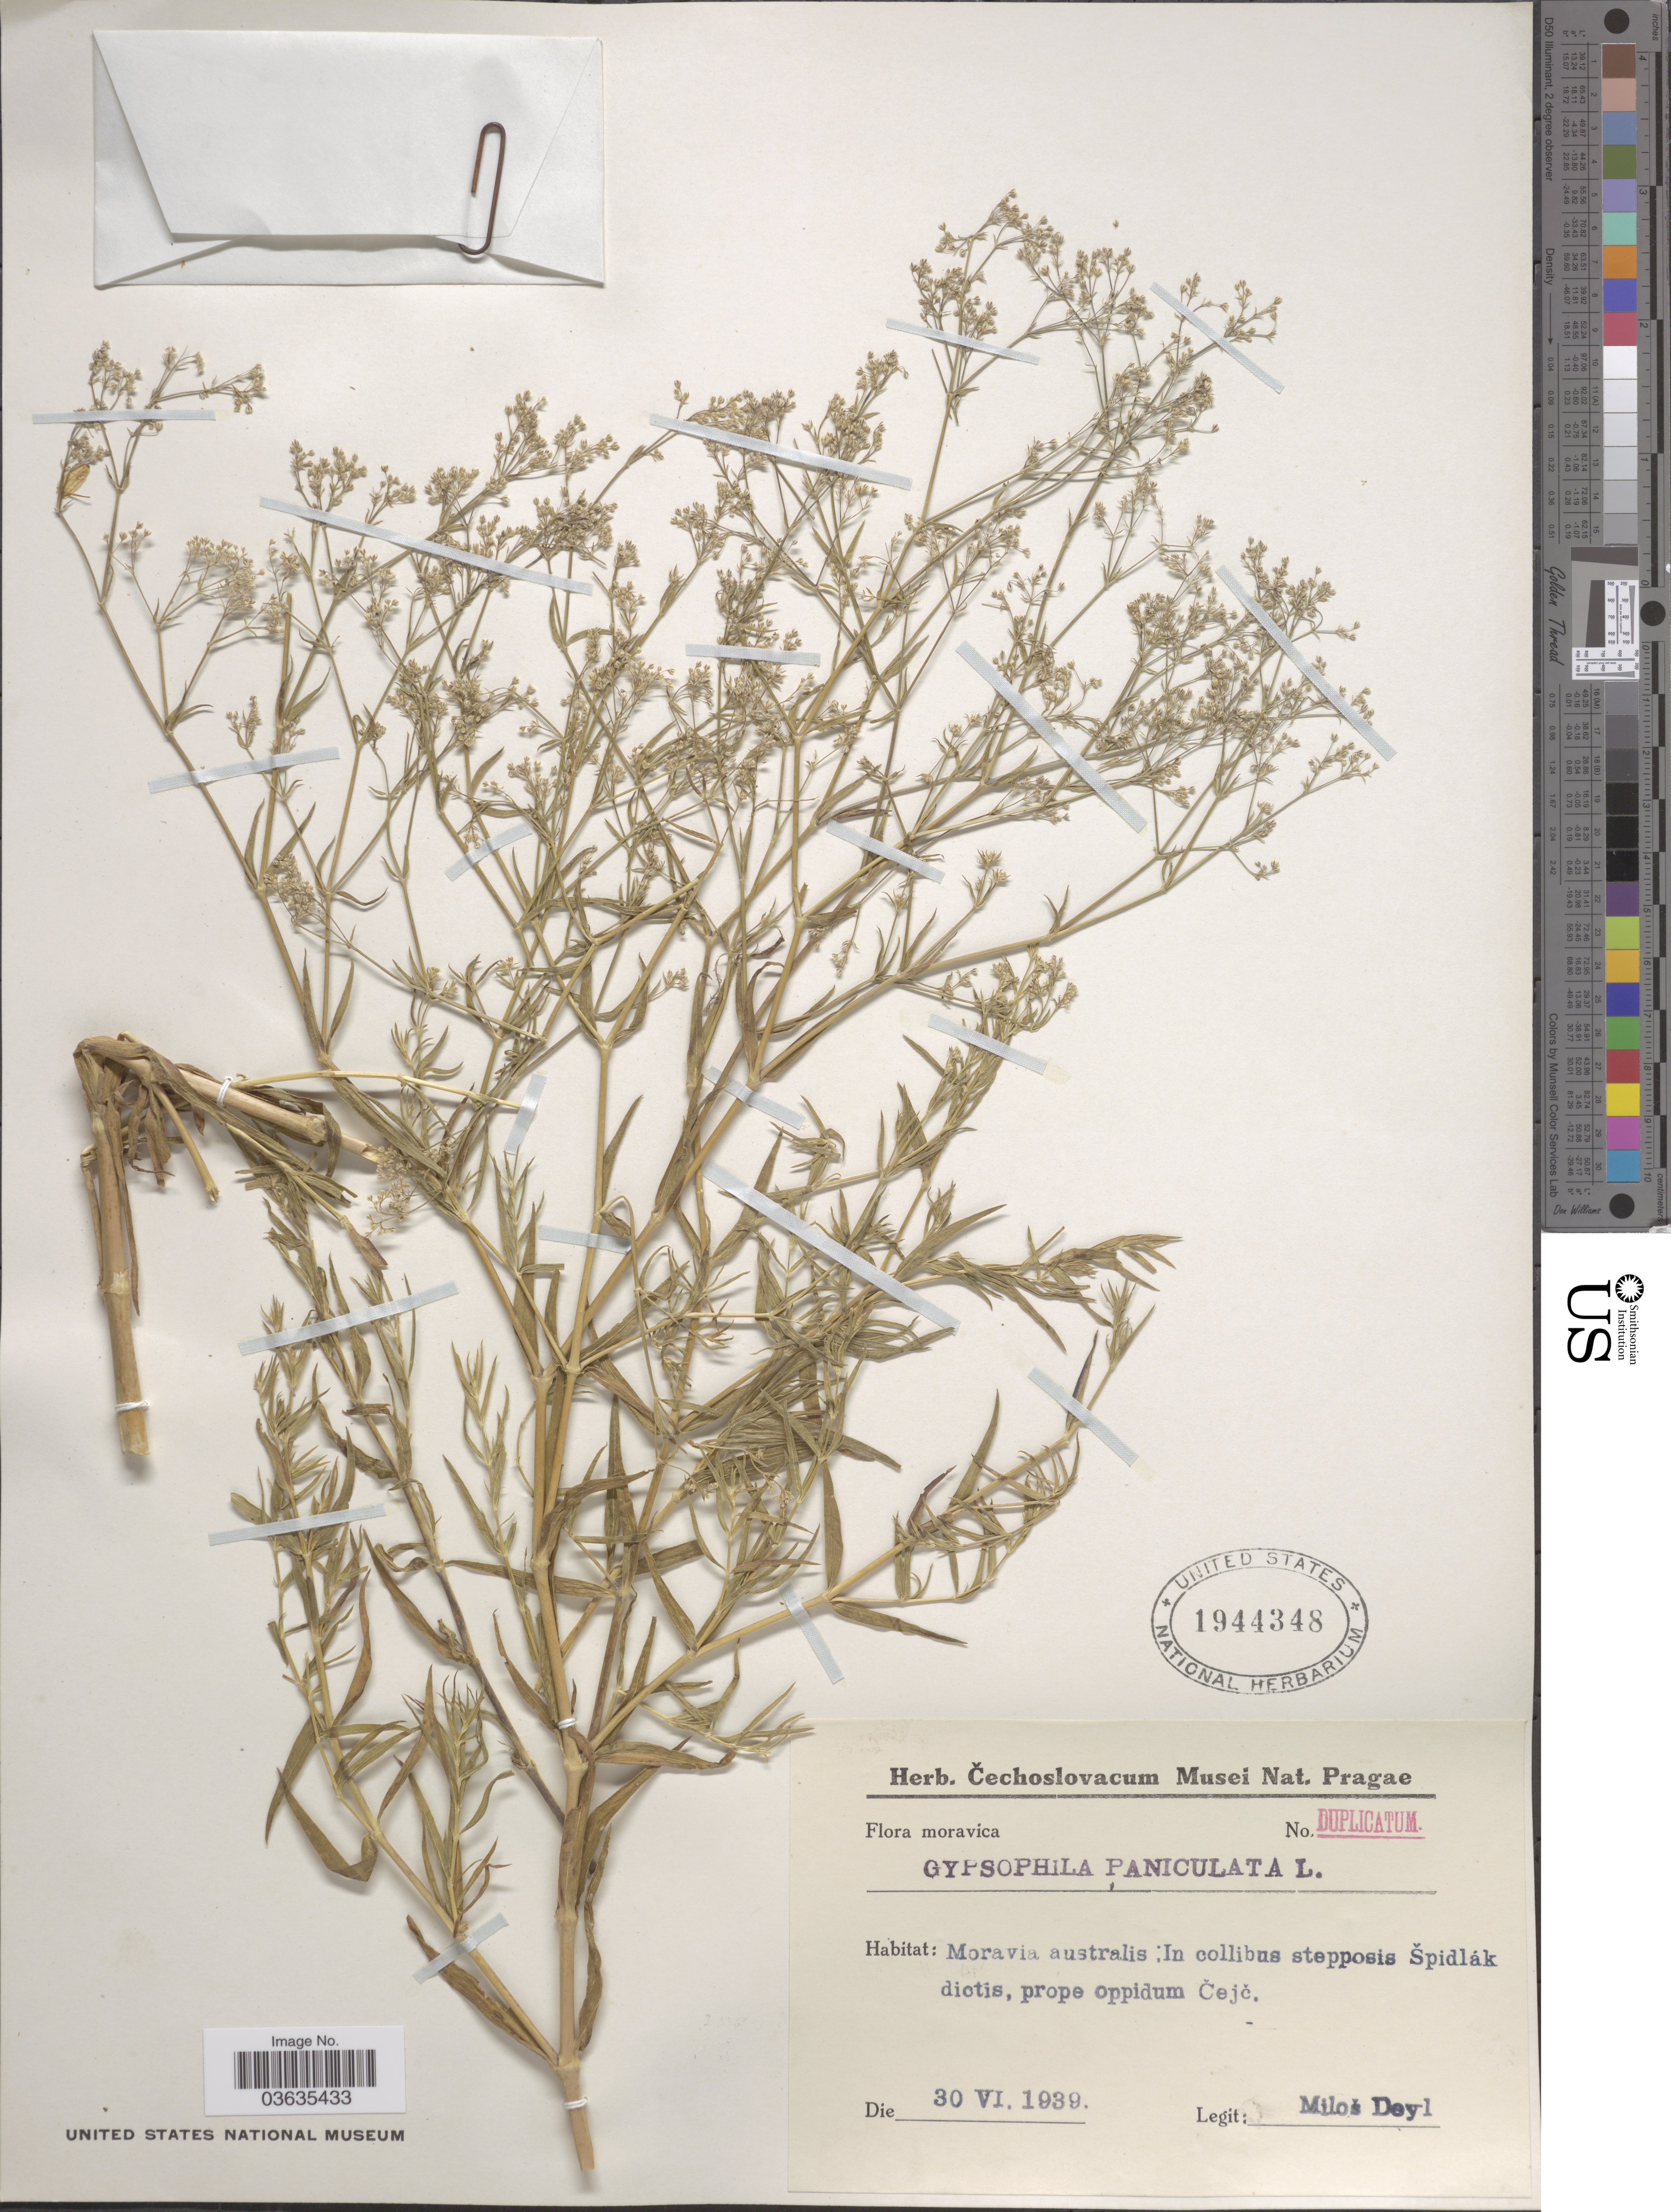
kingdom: Plantae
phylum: Tracheophyta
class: Magnoliopsida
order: Caryophyllales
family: Caryophyllaceae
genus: Gypsophila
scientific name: Gypsophila paniculata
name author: L.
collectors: M. Deyl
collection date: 1939-06-30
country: Czechia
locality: Moravica. Moravia australis: In collibus stepposis Špidlák dictis, prope oppidum Čejč.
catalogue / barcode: US 1944348